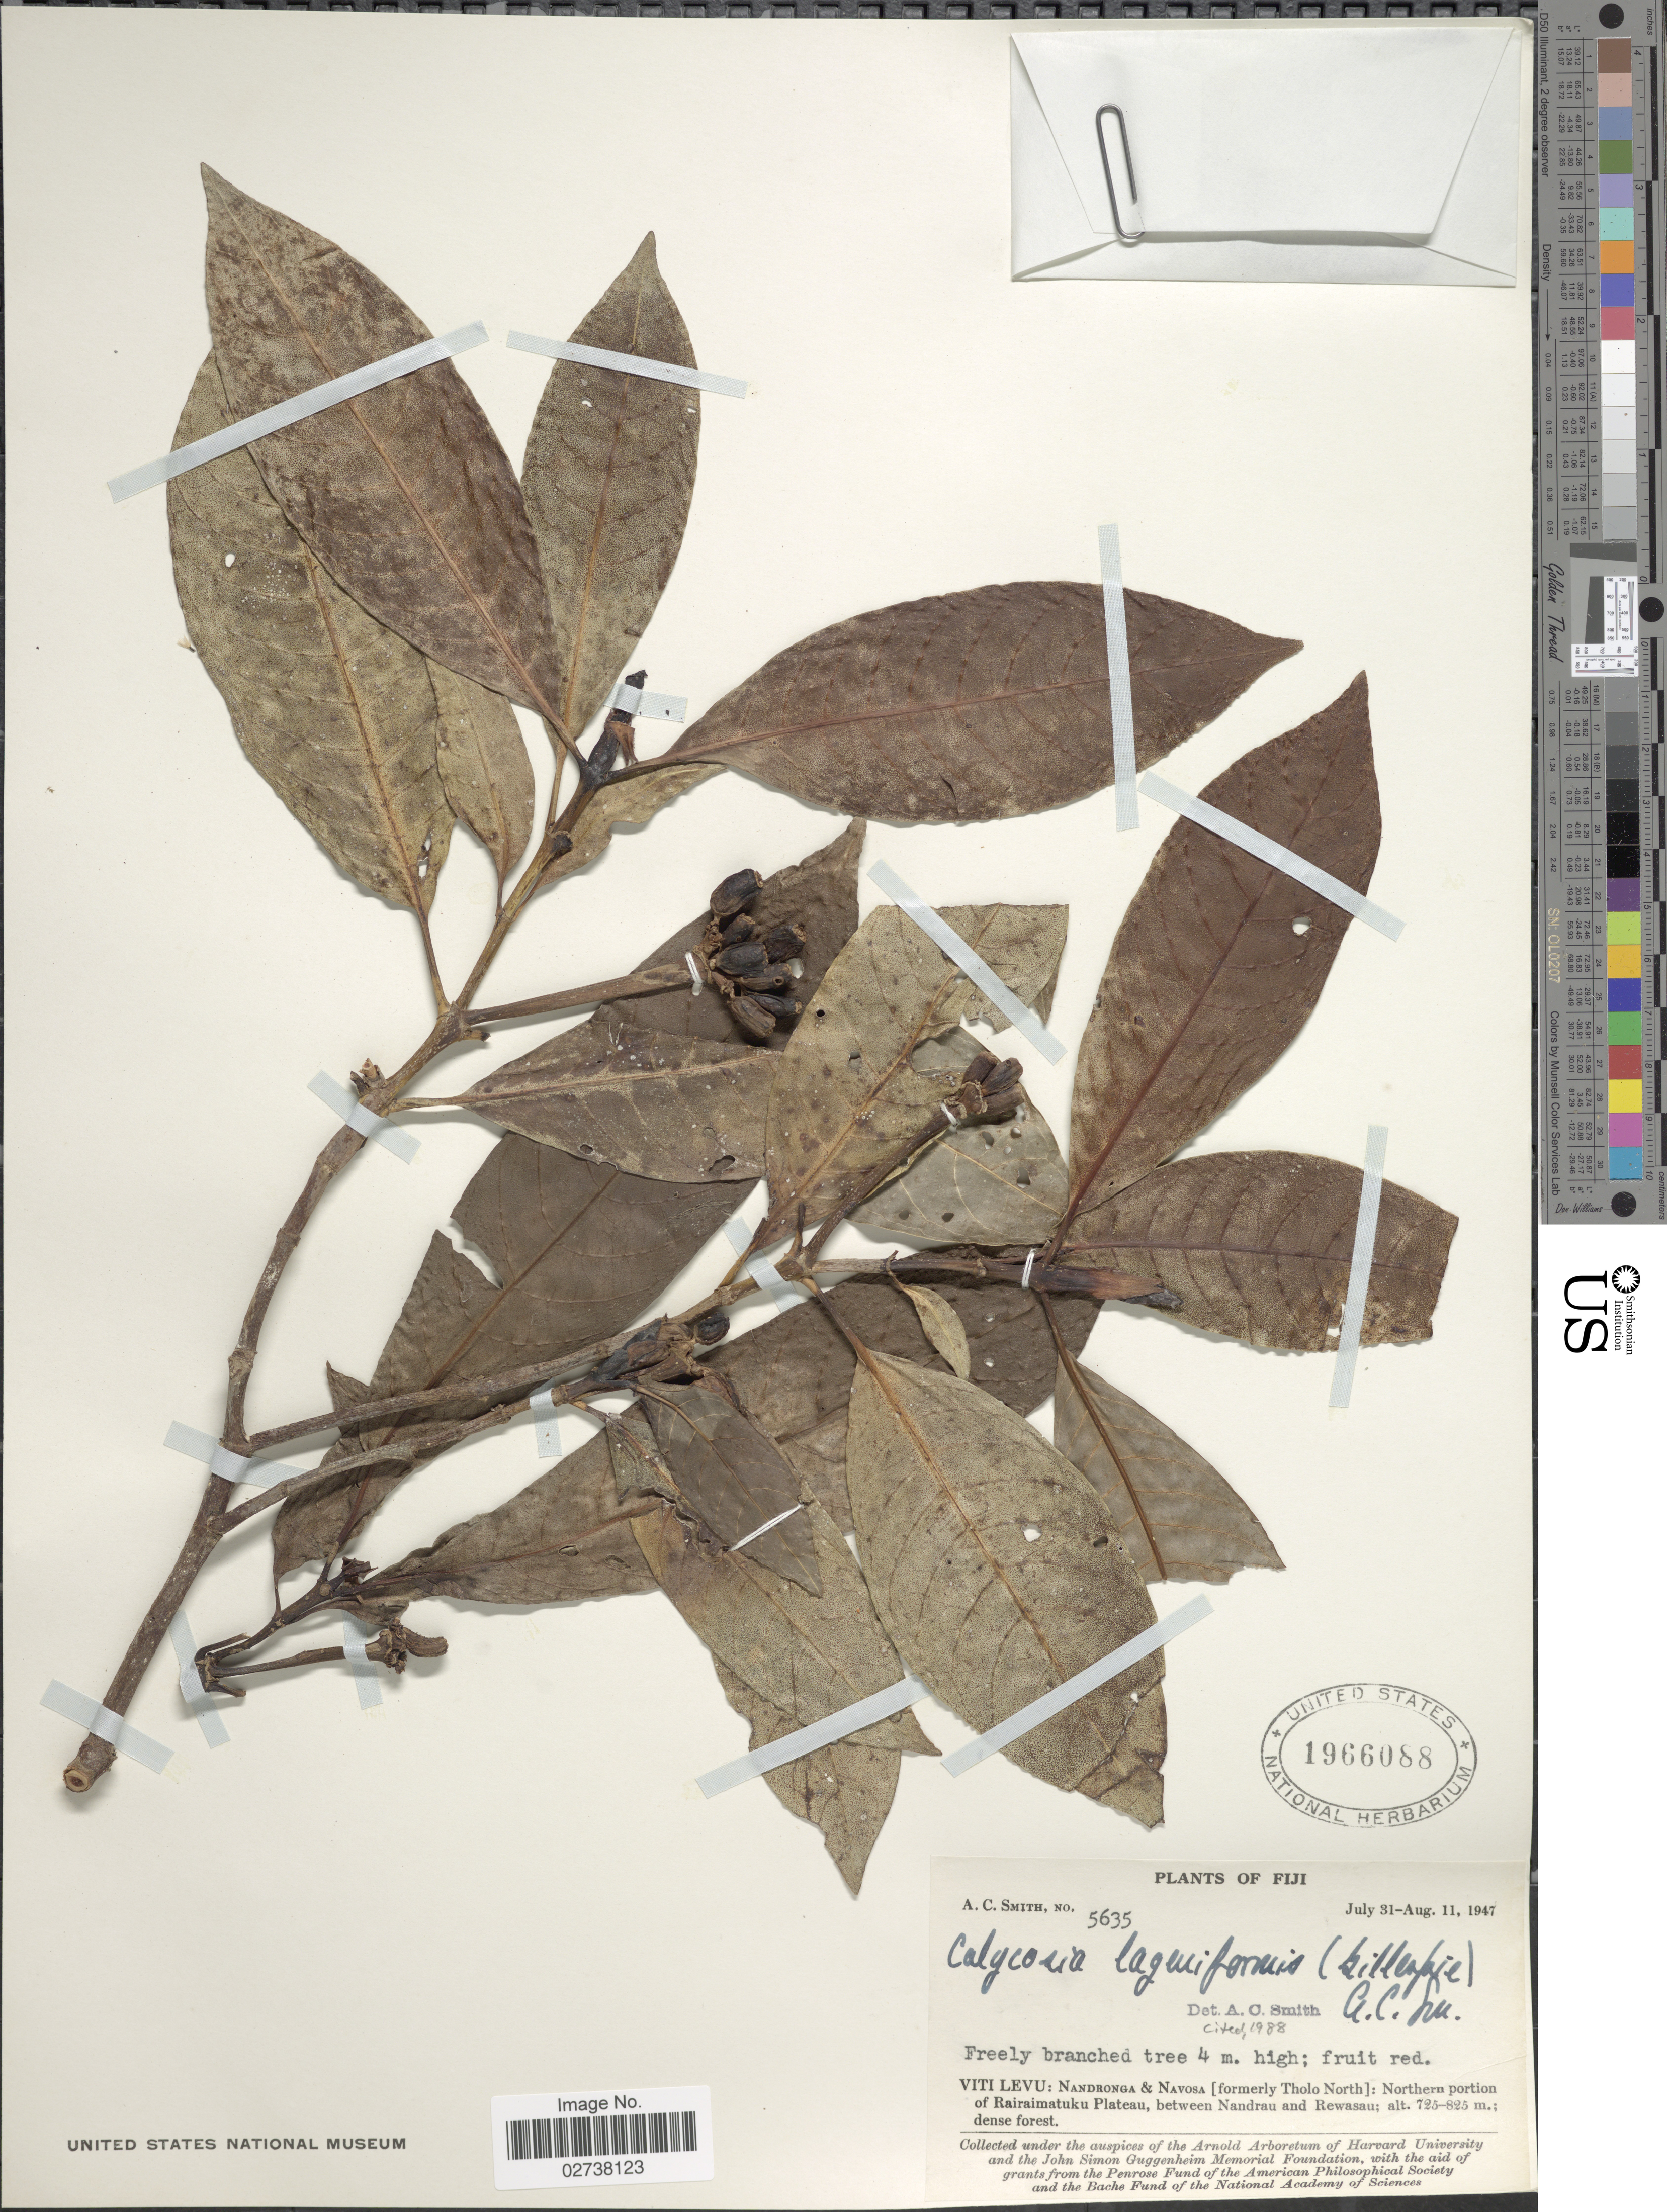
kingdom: Plantae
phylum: Tracheophyta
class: Magnoliopsida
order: Gentianales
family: Rubiaceae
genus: Calycosia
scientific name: Calycosia lageniformis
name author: (Gillespie) A.C. Sm.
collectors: A. C. Smith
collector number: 5635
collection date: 1947-07-31/1947-08-11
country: Fiji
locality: Viti Levu: Nandronga & Navosa (formerly Tholo North): Northern portion of Rairaimatuku Plateau, between Nandrau and Rewasau; dense forest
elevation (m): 725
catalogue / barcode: US 1966088